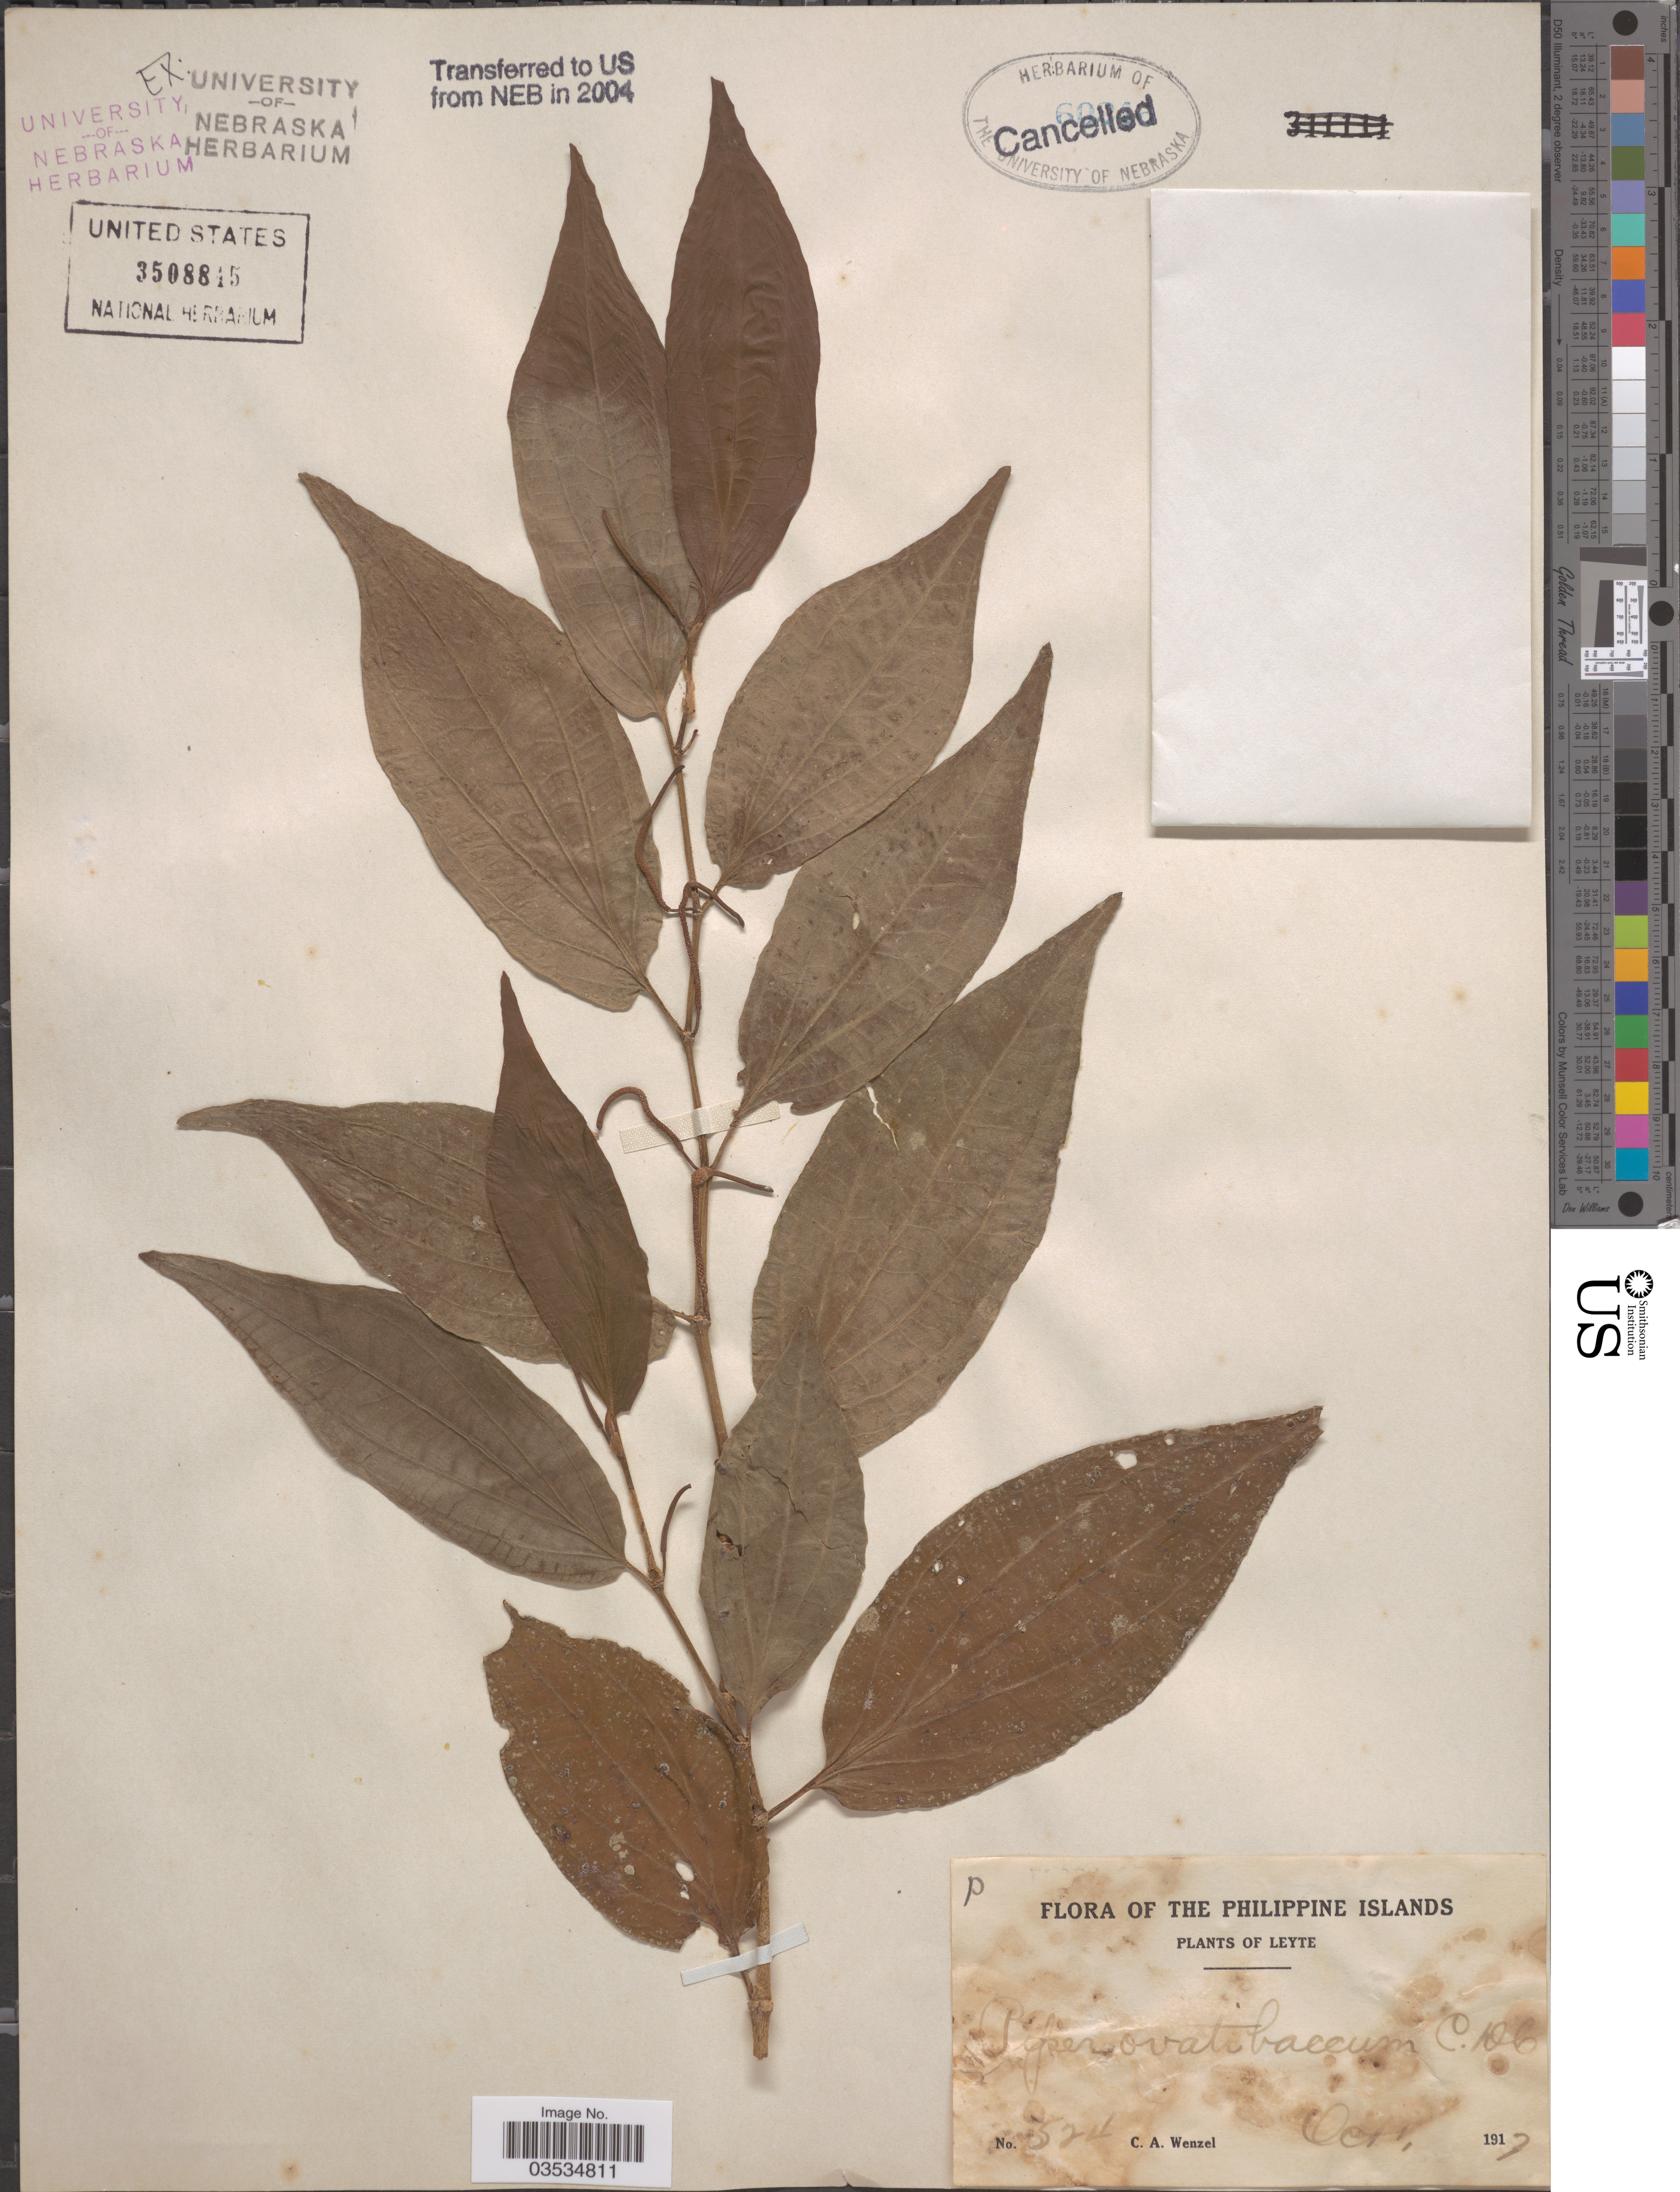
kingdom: Plantae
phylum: Tracheophyta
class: Magnoliopsida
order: Piperales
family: Piperaceae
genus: Piper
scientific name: Piper ovatibaccum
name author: C. DC. in Elmer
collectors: C. Wenzel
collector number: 524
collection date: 1917-10-01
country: Philippines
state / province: Eastern Visayas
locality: Philippine Islands. Leyte.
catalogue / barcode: US 3508845